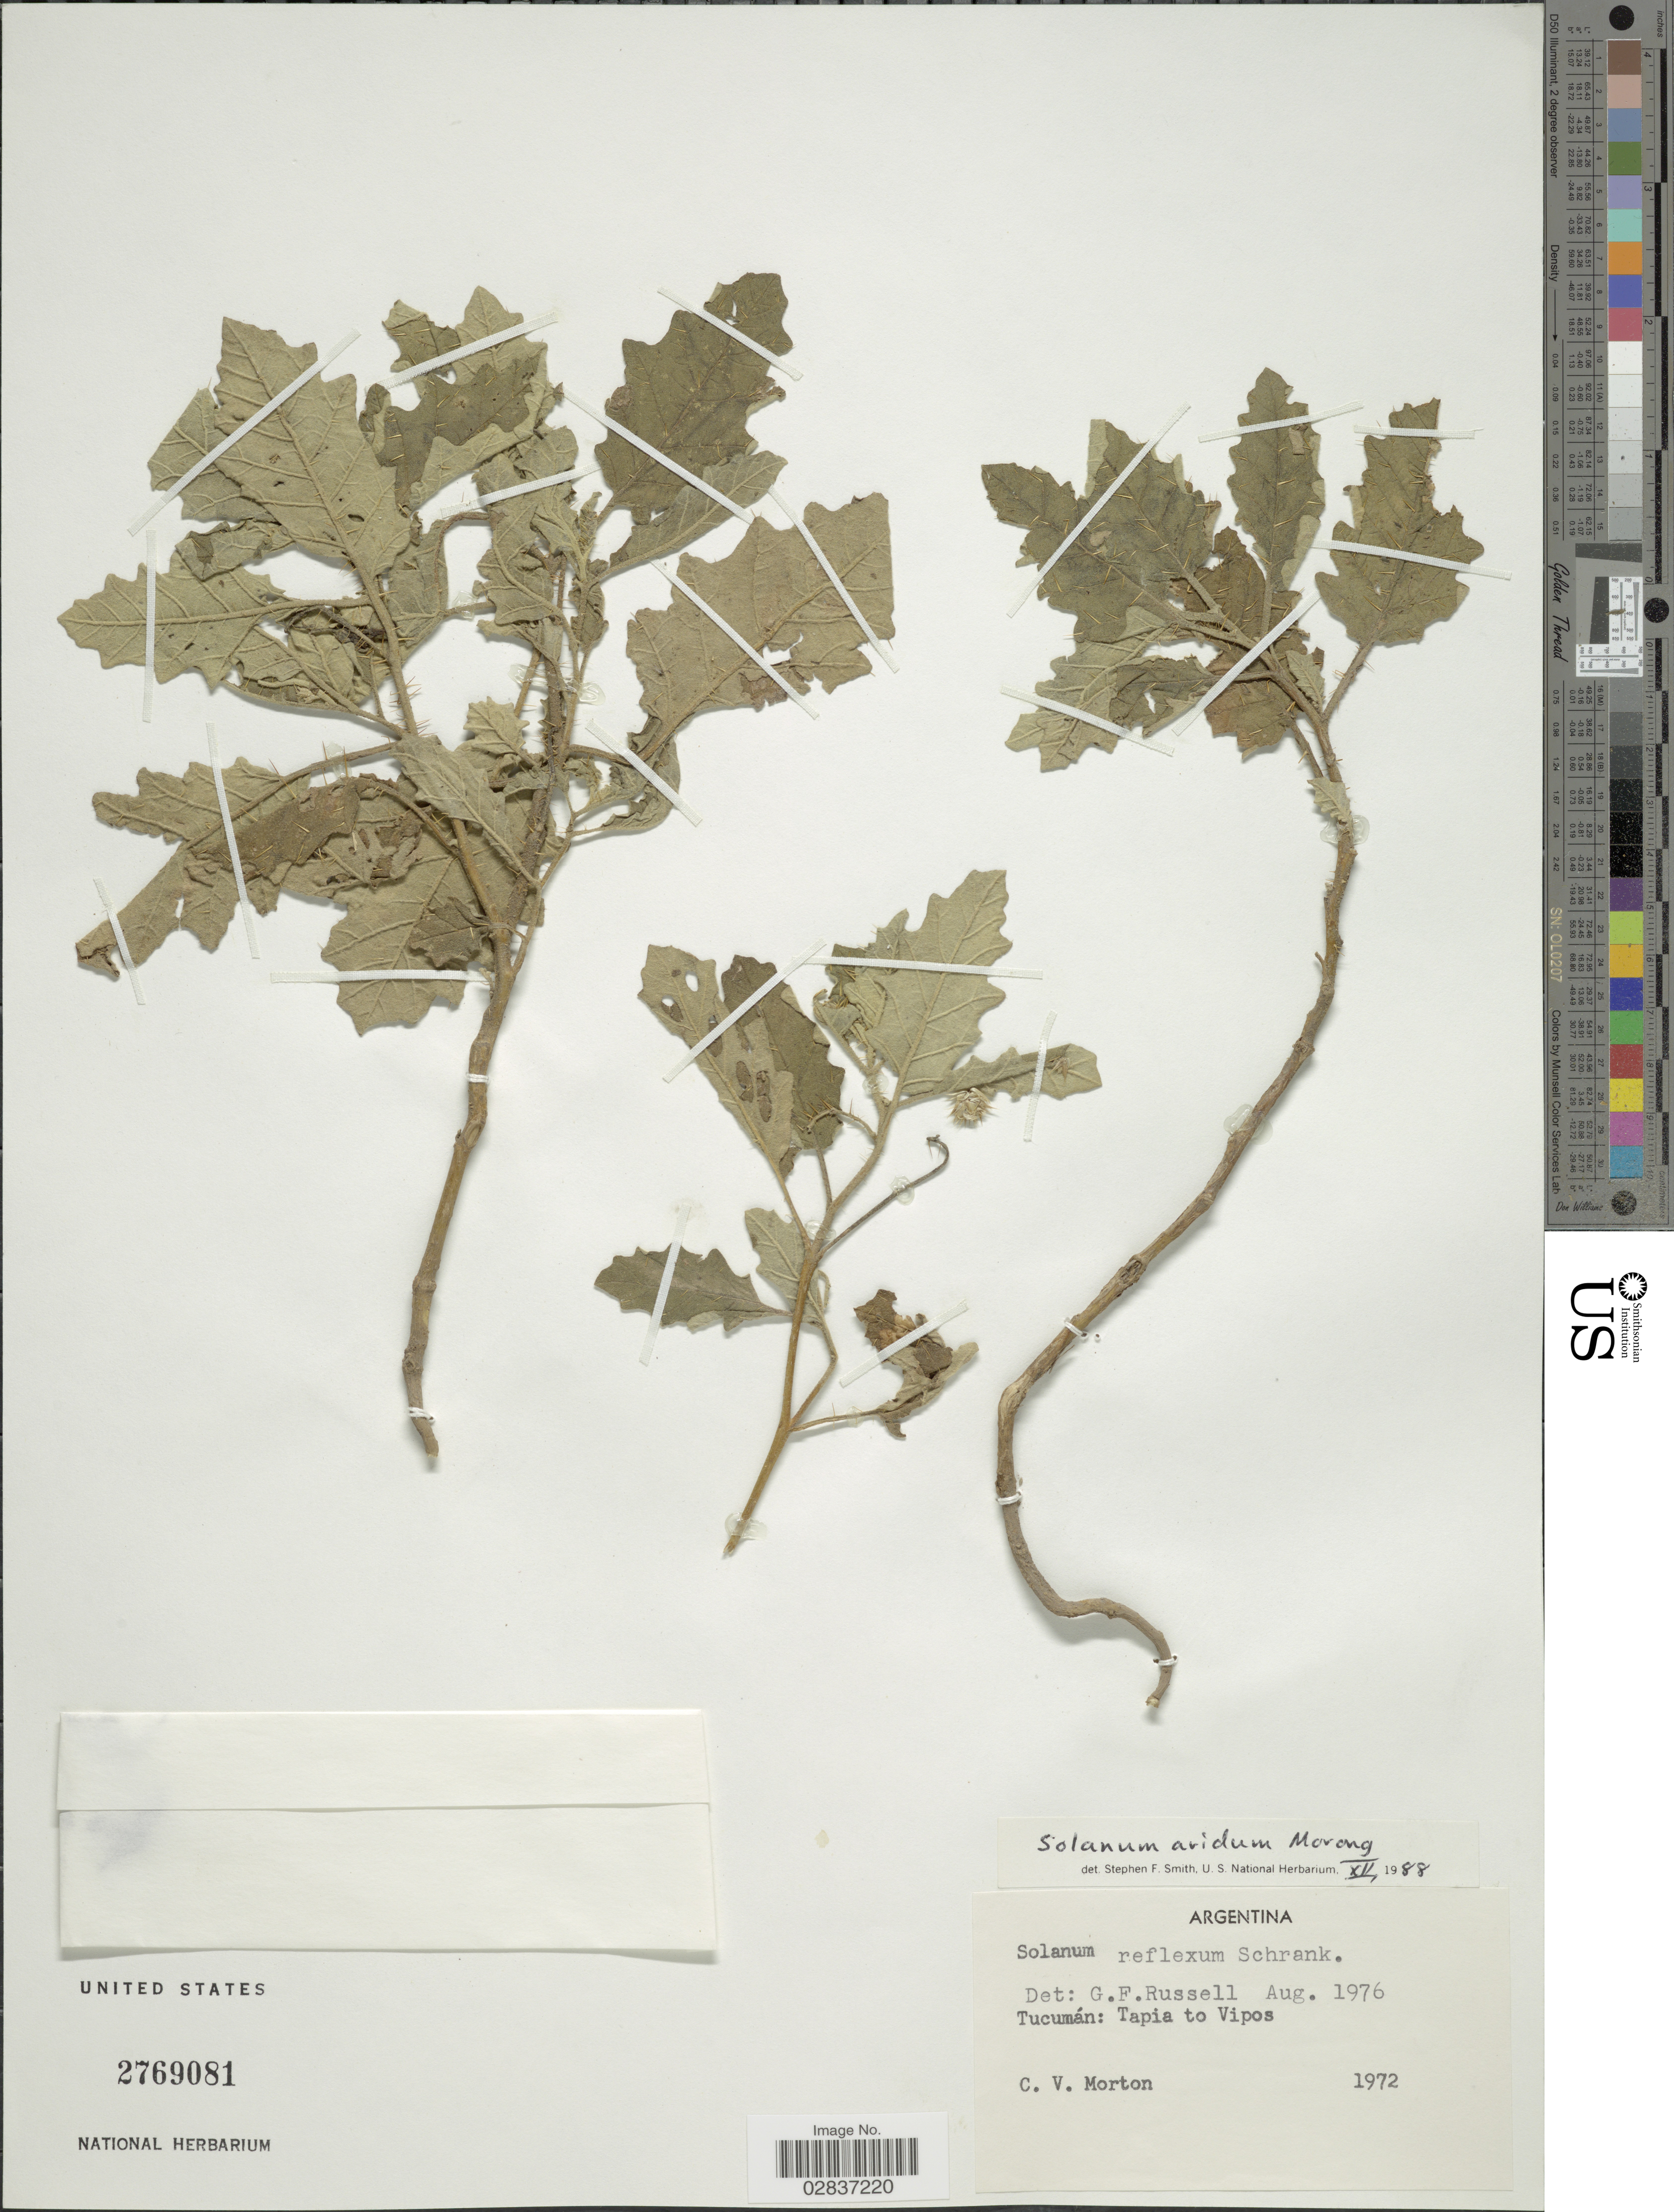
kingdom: Plantae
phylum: Tracheophyta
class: Magnoliopsida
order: Solanales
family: Solanaceae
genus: Solanum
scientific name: Solanum aridum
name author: Morong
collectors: C. V. Morton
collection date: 1972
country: Argentina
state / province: Tucuman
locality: Tapia to Vipos.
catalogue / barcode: US 2769081